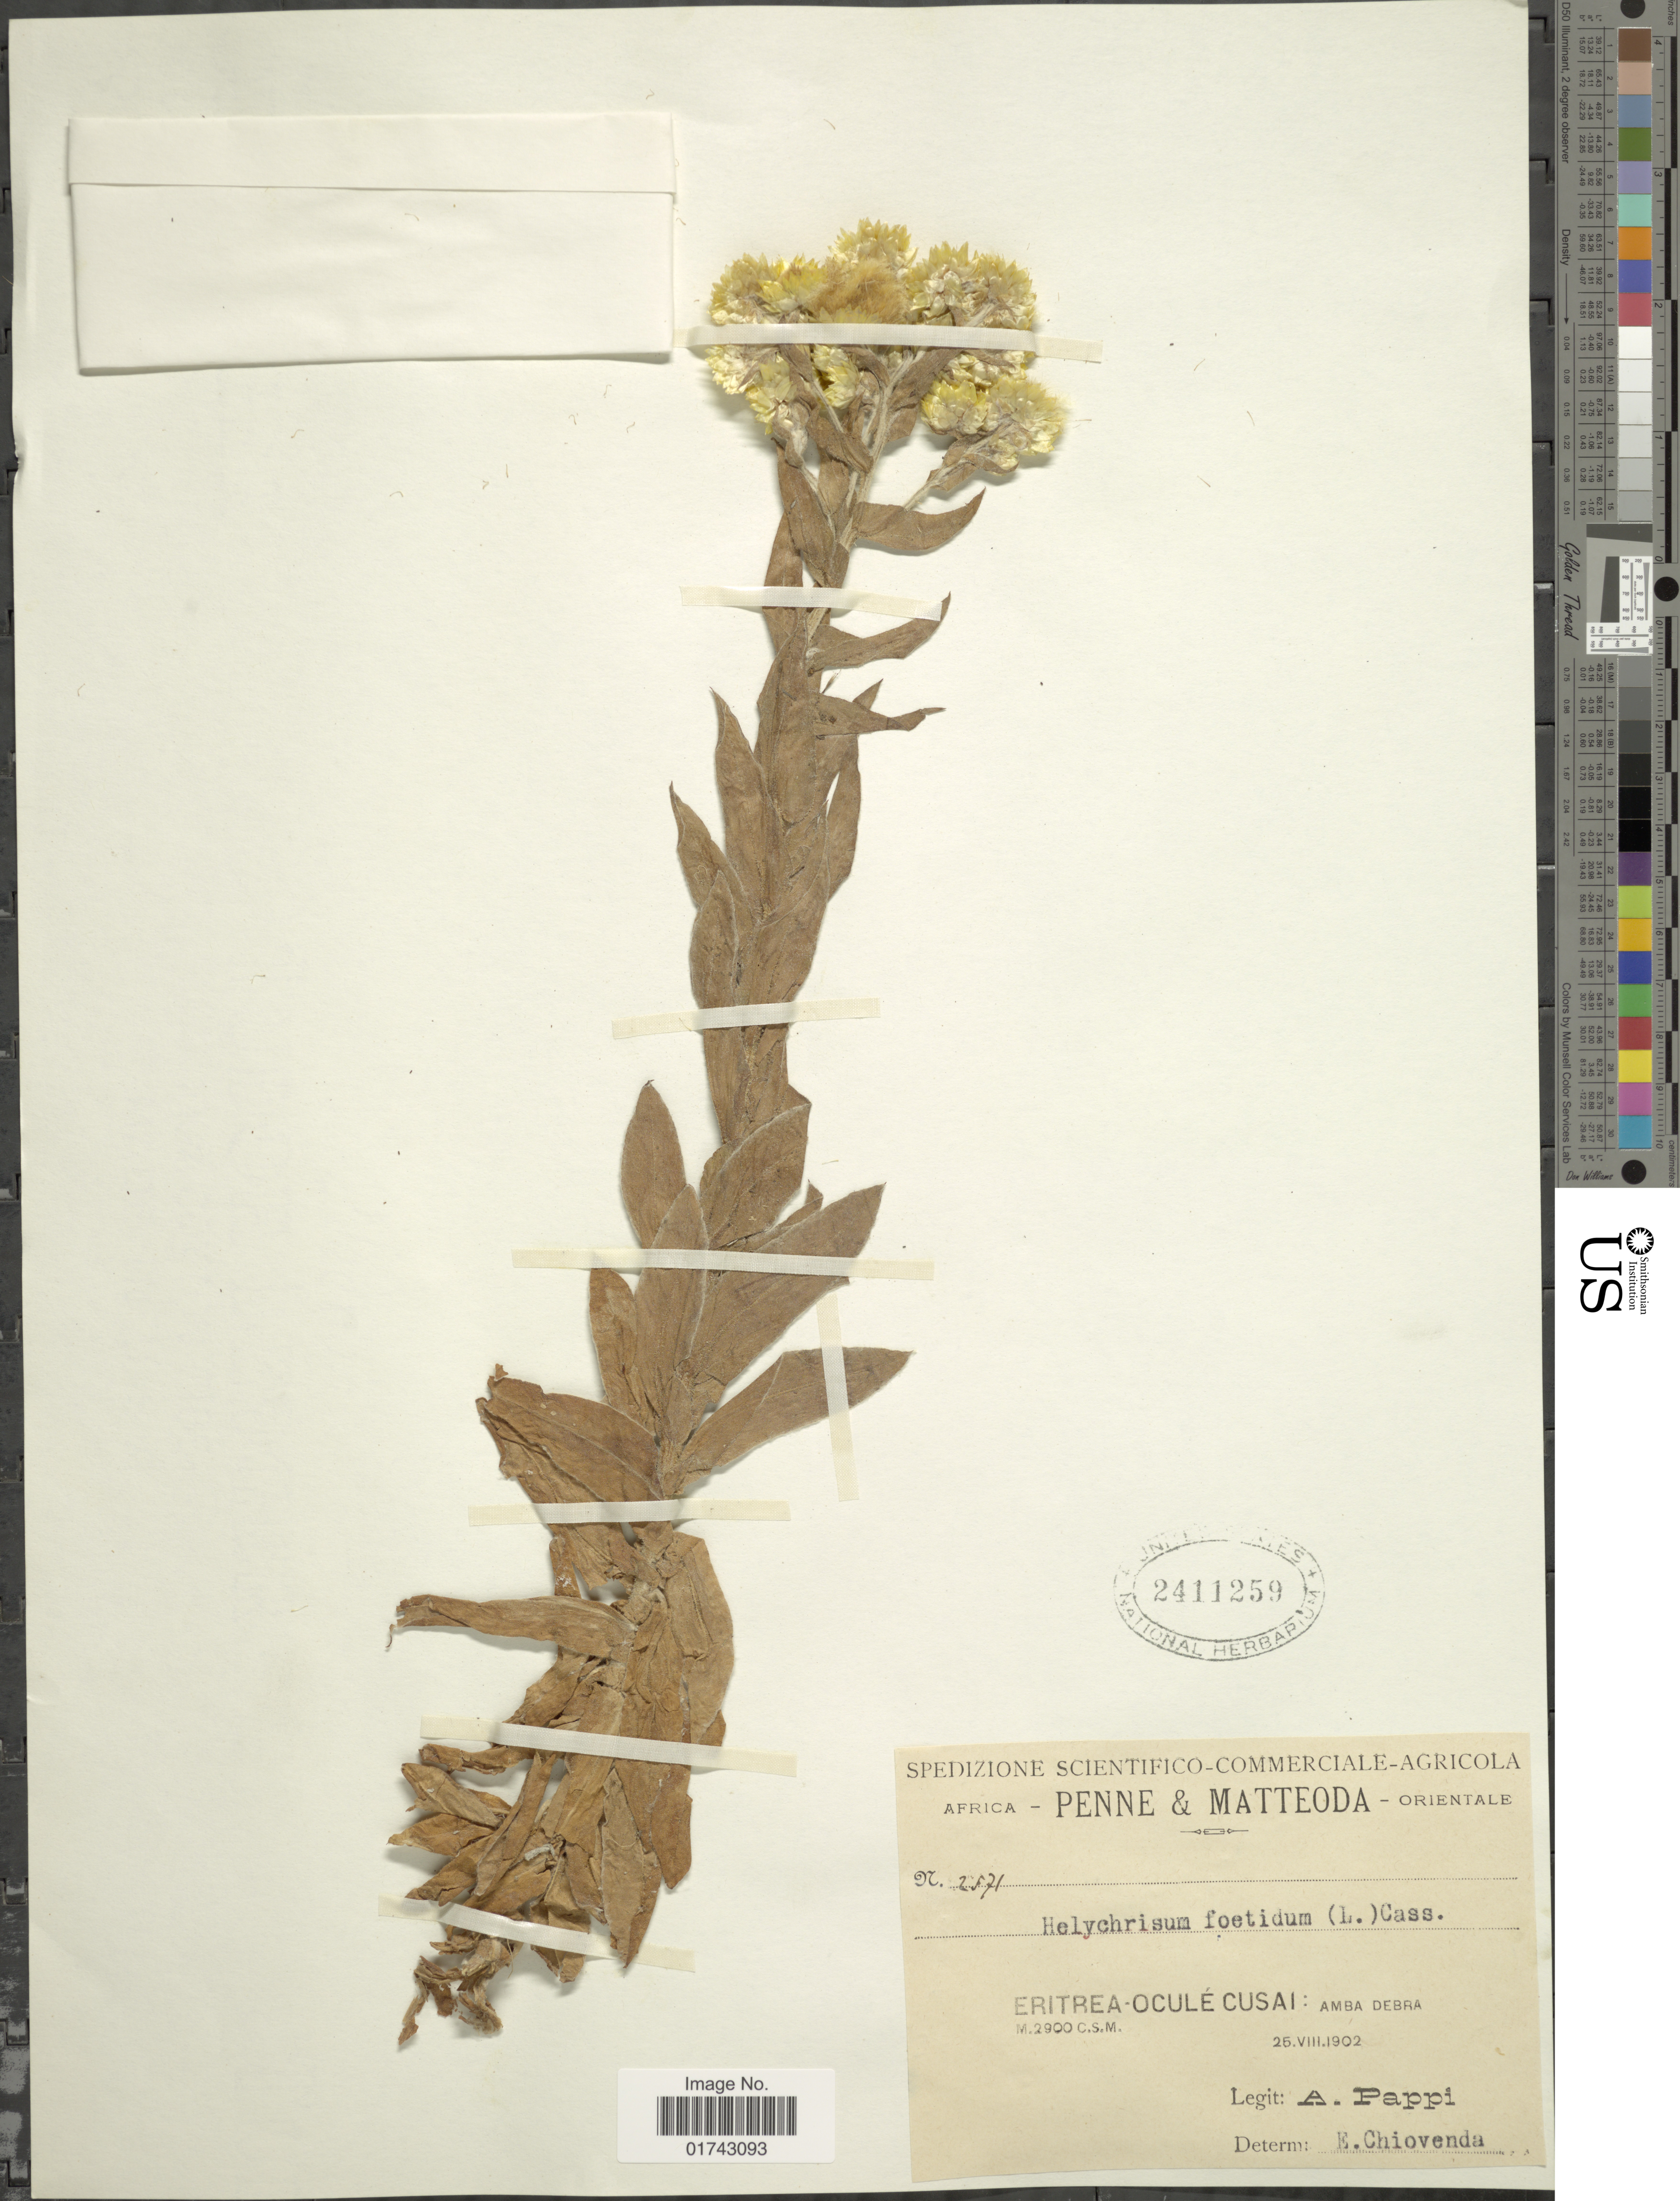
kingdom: Plantae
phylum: Tracheophyta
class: Magnoliopsida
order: Asterales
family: Asteraceae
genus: Helichrysum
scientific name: Helichrysum foetidum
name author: (L.) Moench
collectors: A. Pappi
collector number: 2571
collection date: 1902-08-25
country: Eritrea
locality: Africa Penne & Matteoda Orientale, Eritrea-Ocule Cusai; Amba Debra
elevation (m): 2900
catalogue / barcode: US 2411259